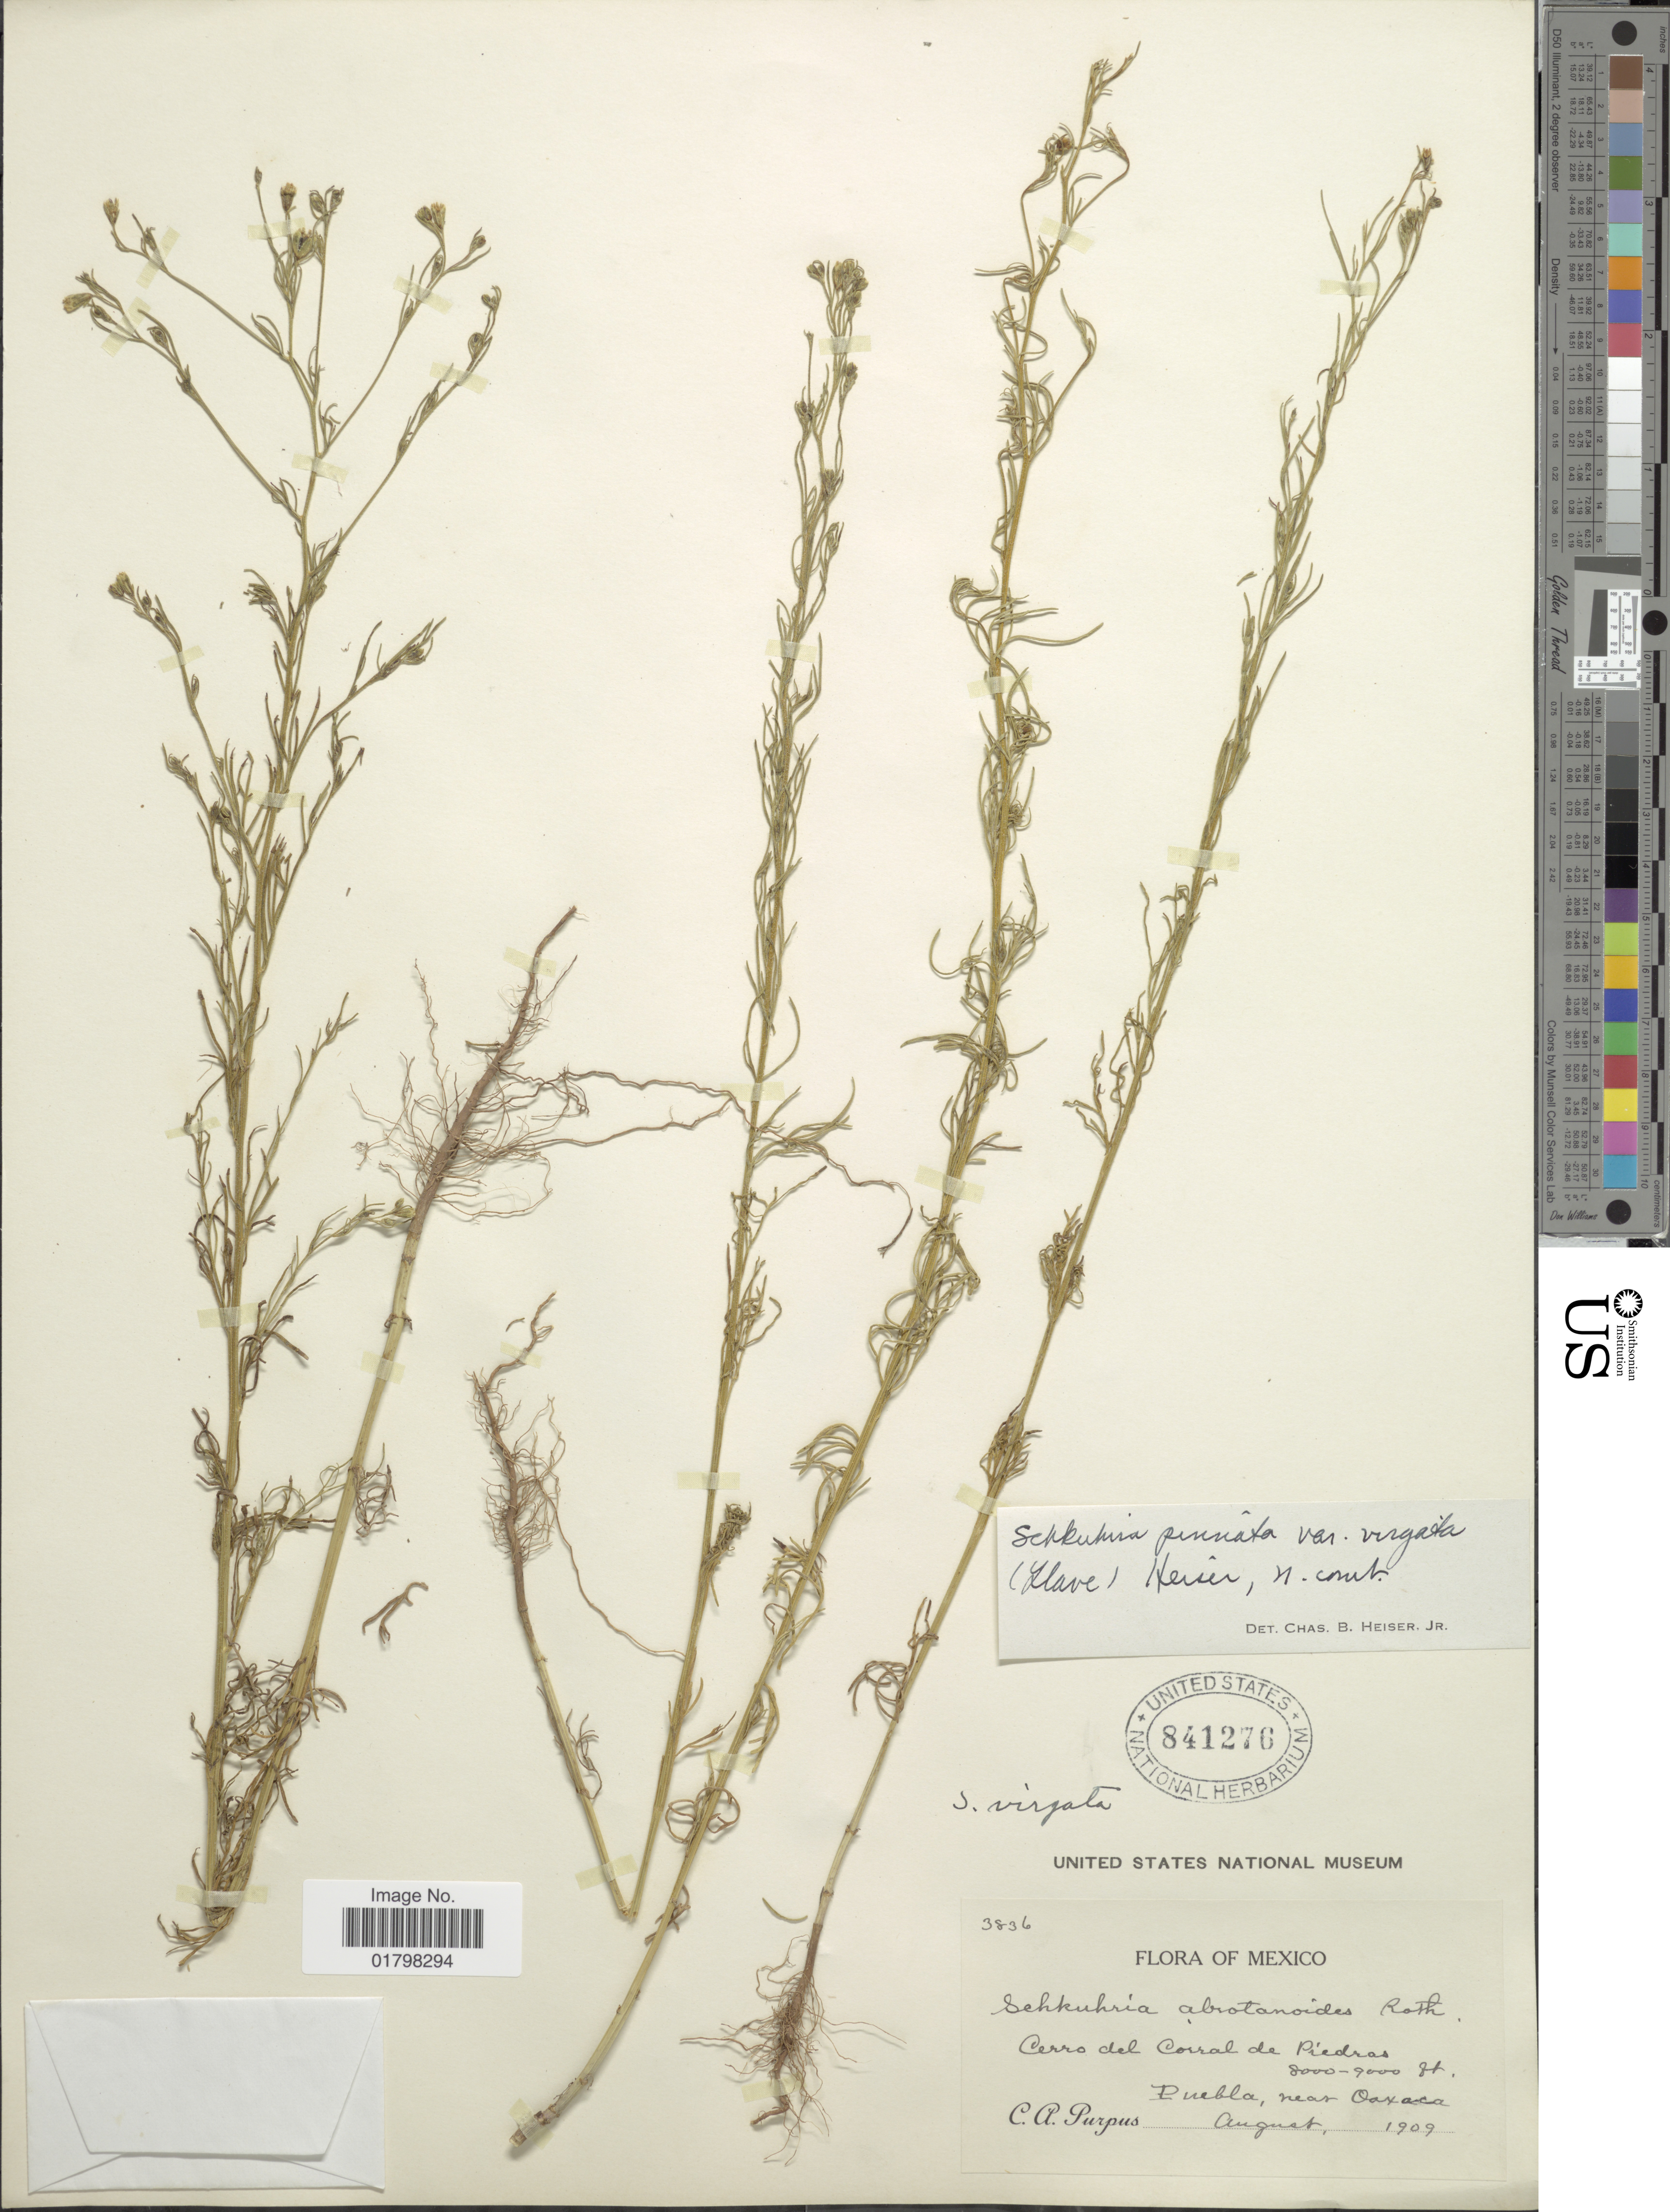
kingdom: Plantae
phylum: Tracheophyta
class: Magnoliopsida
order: Asterales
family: Asteraceae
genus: Schkuhria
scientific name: Schkuhria pinnata var. virgata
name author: (La Llave ex La Llave) Heiser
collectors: C. A. Purpus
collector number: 3836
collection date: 1909-08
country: Mexico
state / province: Puebla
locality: Cerro del Corral de Piedras, near Oaxaca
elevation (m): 2438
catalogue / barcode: US 841276